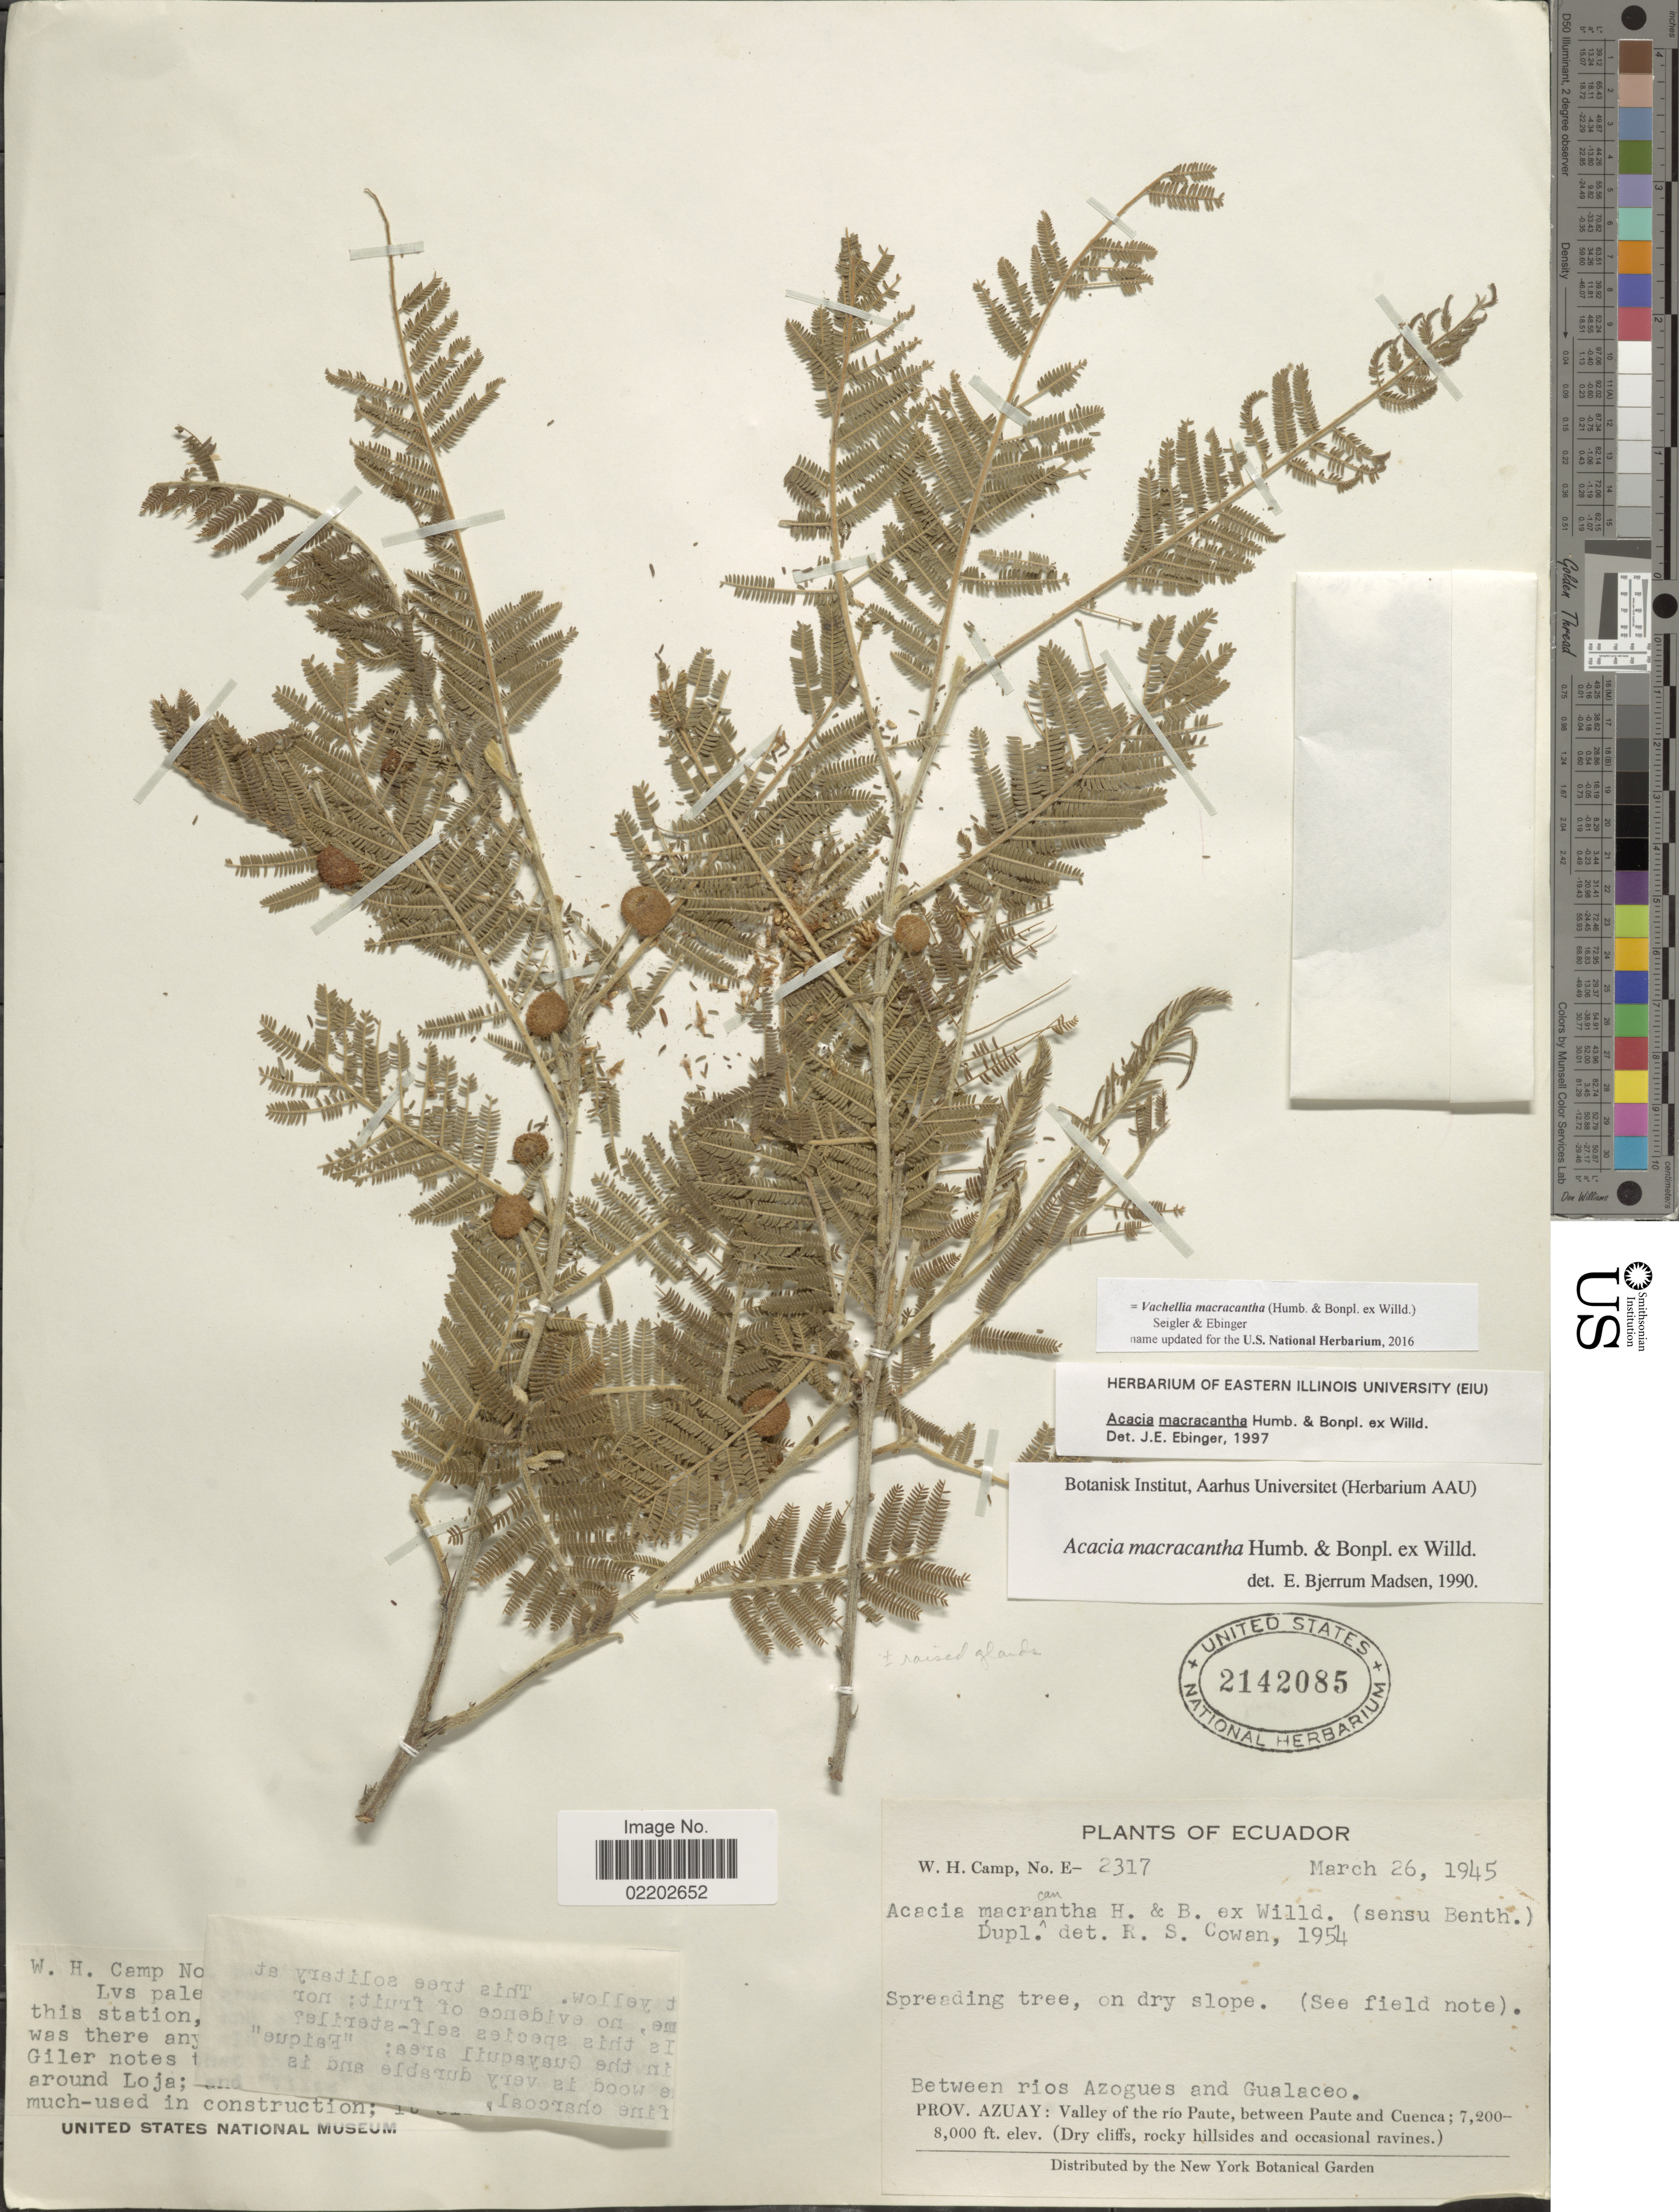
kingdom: Plantae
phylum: Tracheophyta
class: Magnoliopsida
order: Fabales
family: Fabaceae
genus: Vachellia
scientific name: Vachellia macracantha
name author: (Humb. & Bonpl. ex Willd.) Seigler & Ebinger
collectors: W. H. Camp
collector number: E-2317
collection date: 1945-03-26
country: Ecuador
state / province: Azuay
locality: Between ris Azogues and Gualaceo, Prov. Azuay: Valley of the rio Paute, between Paute and Cuenca.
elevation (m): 2195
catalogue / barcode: US 2142085